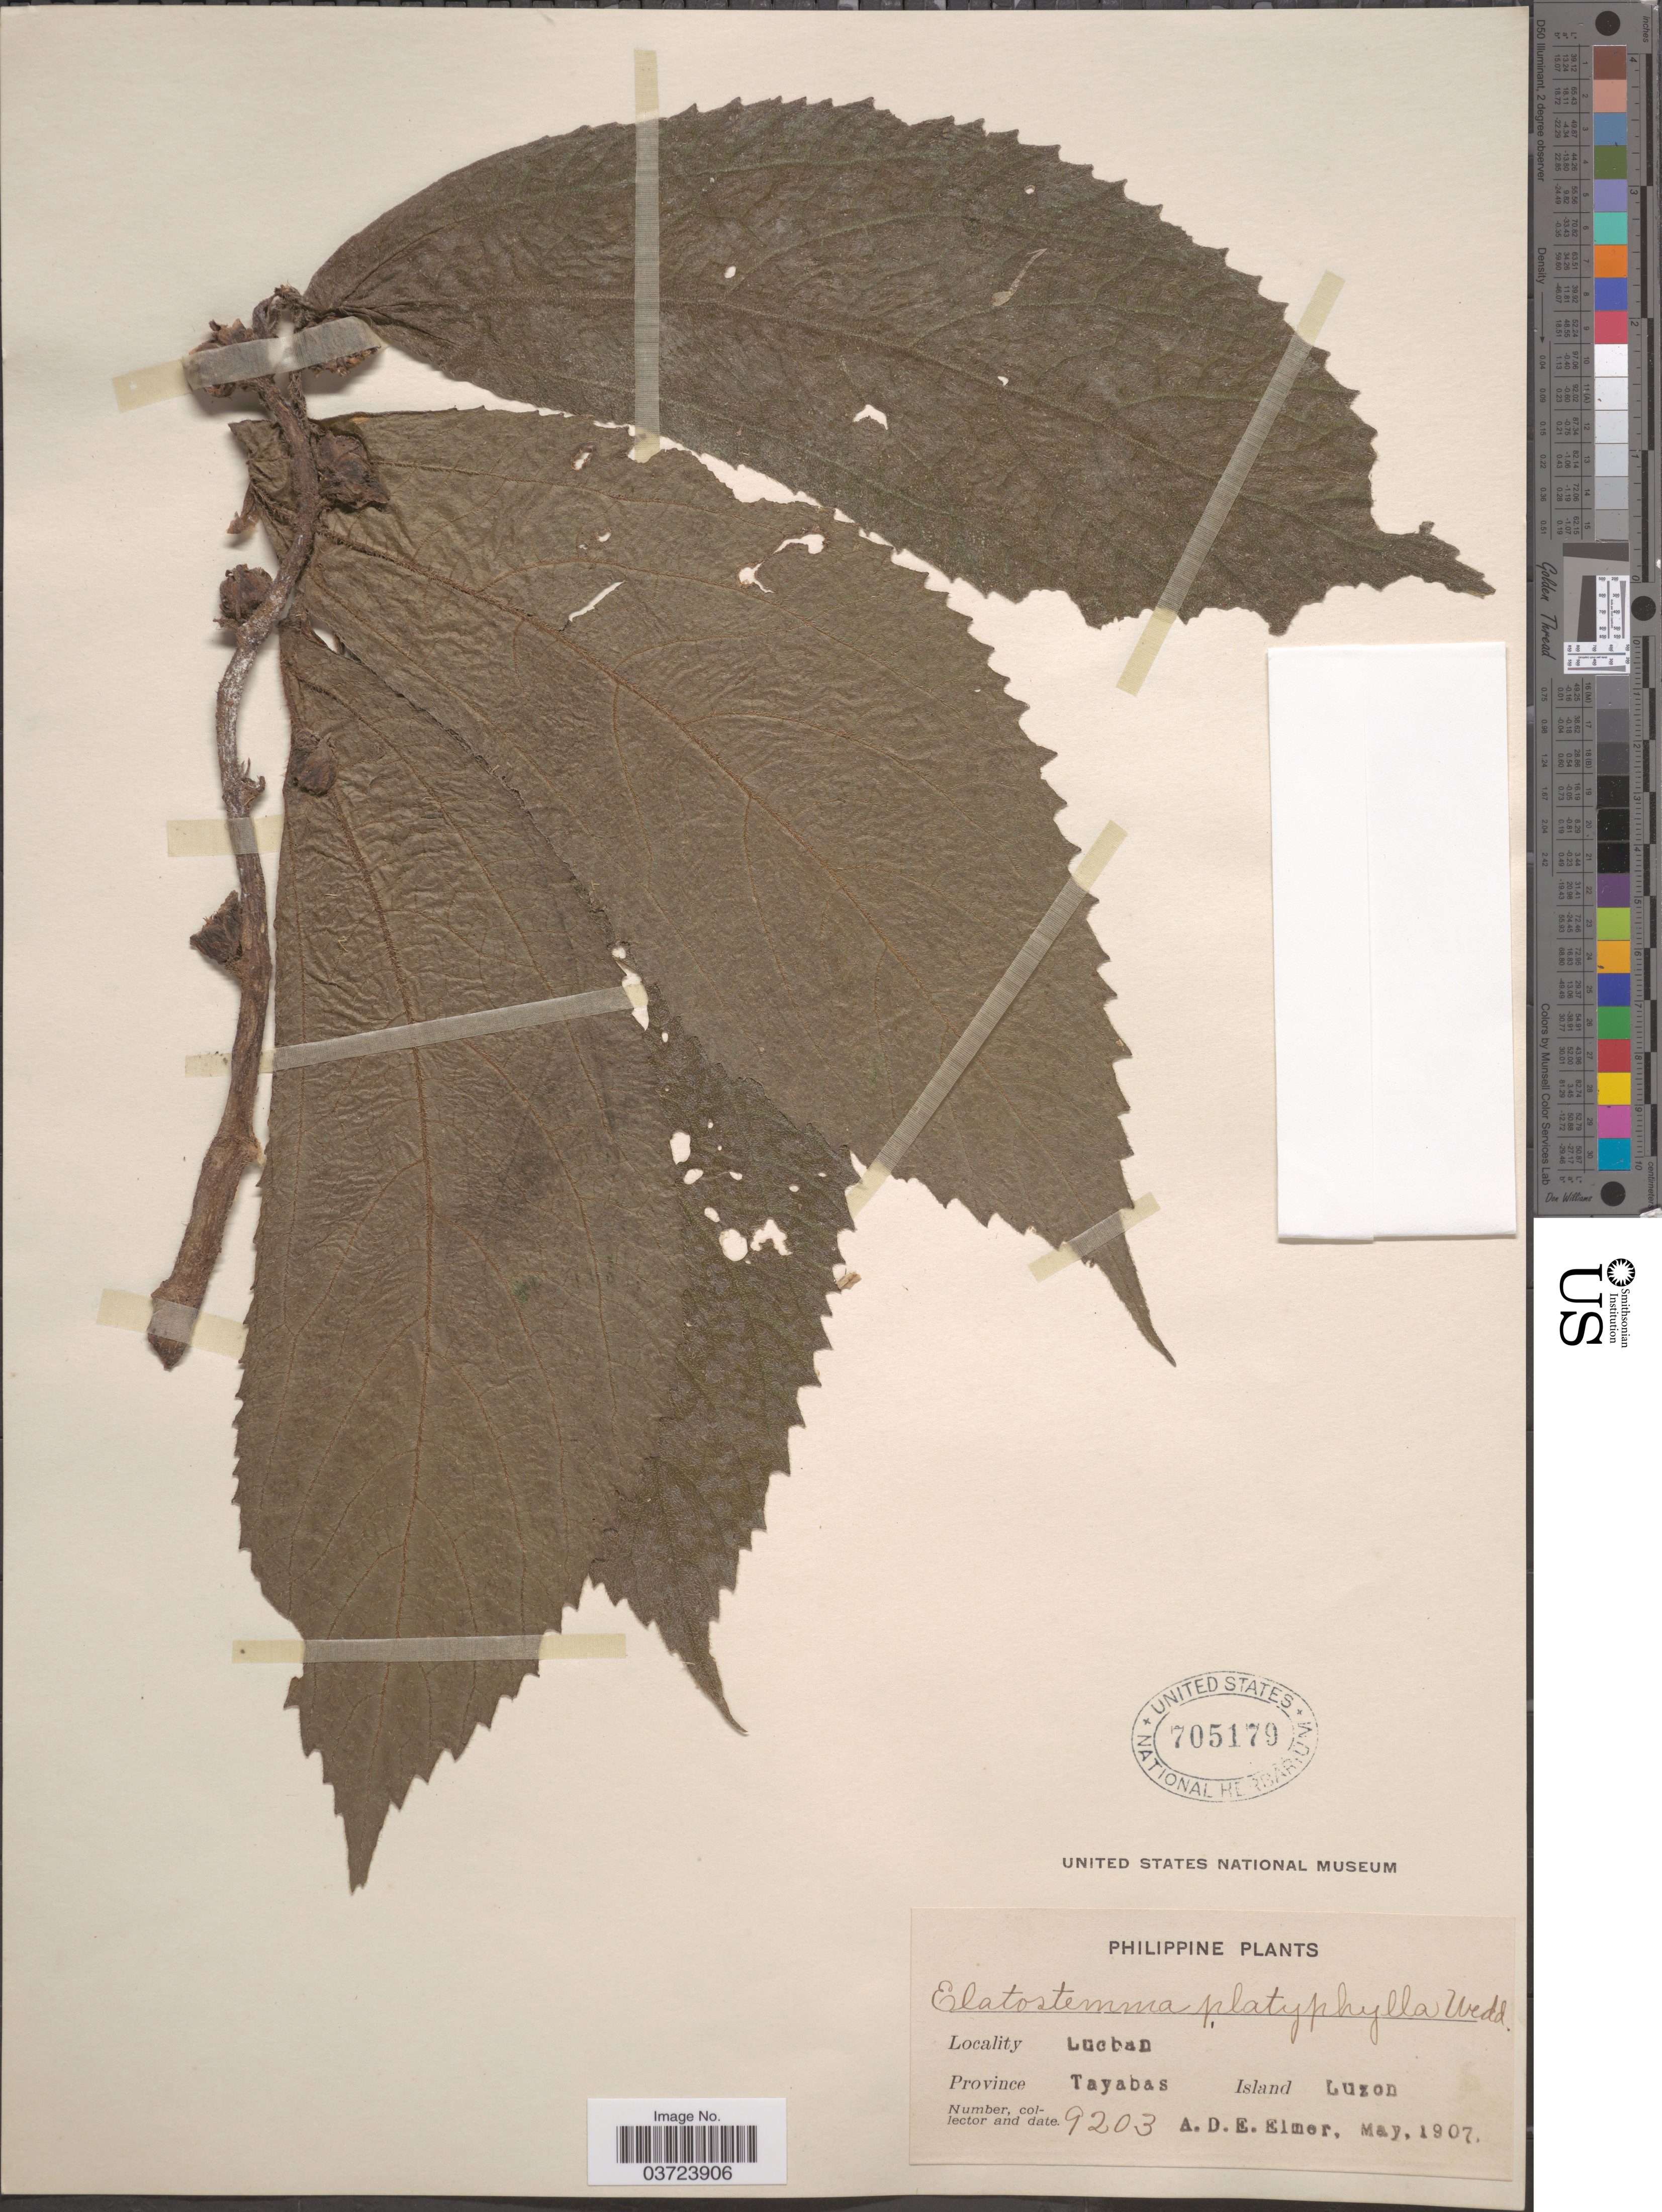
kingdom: Plantae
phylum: Tracheophyta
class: Magnoliopsida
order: Rosales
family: Urticaceae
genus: Elatostema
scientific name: Elatostema platyphyllum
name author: Wedd.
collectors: A. D. E. Elmer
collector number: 9203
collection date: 1907-05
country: Philippines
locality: Locban. Province Tayabas. Island Luzon.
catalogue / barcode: US 705179